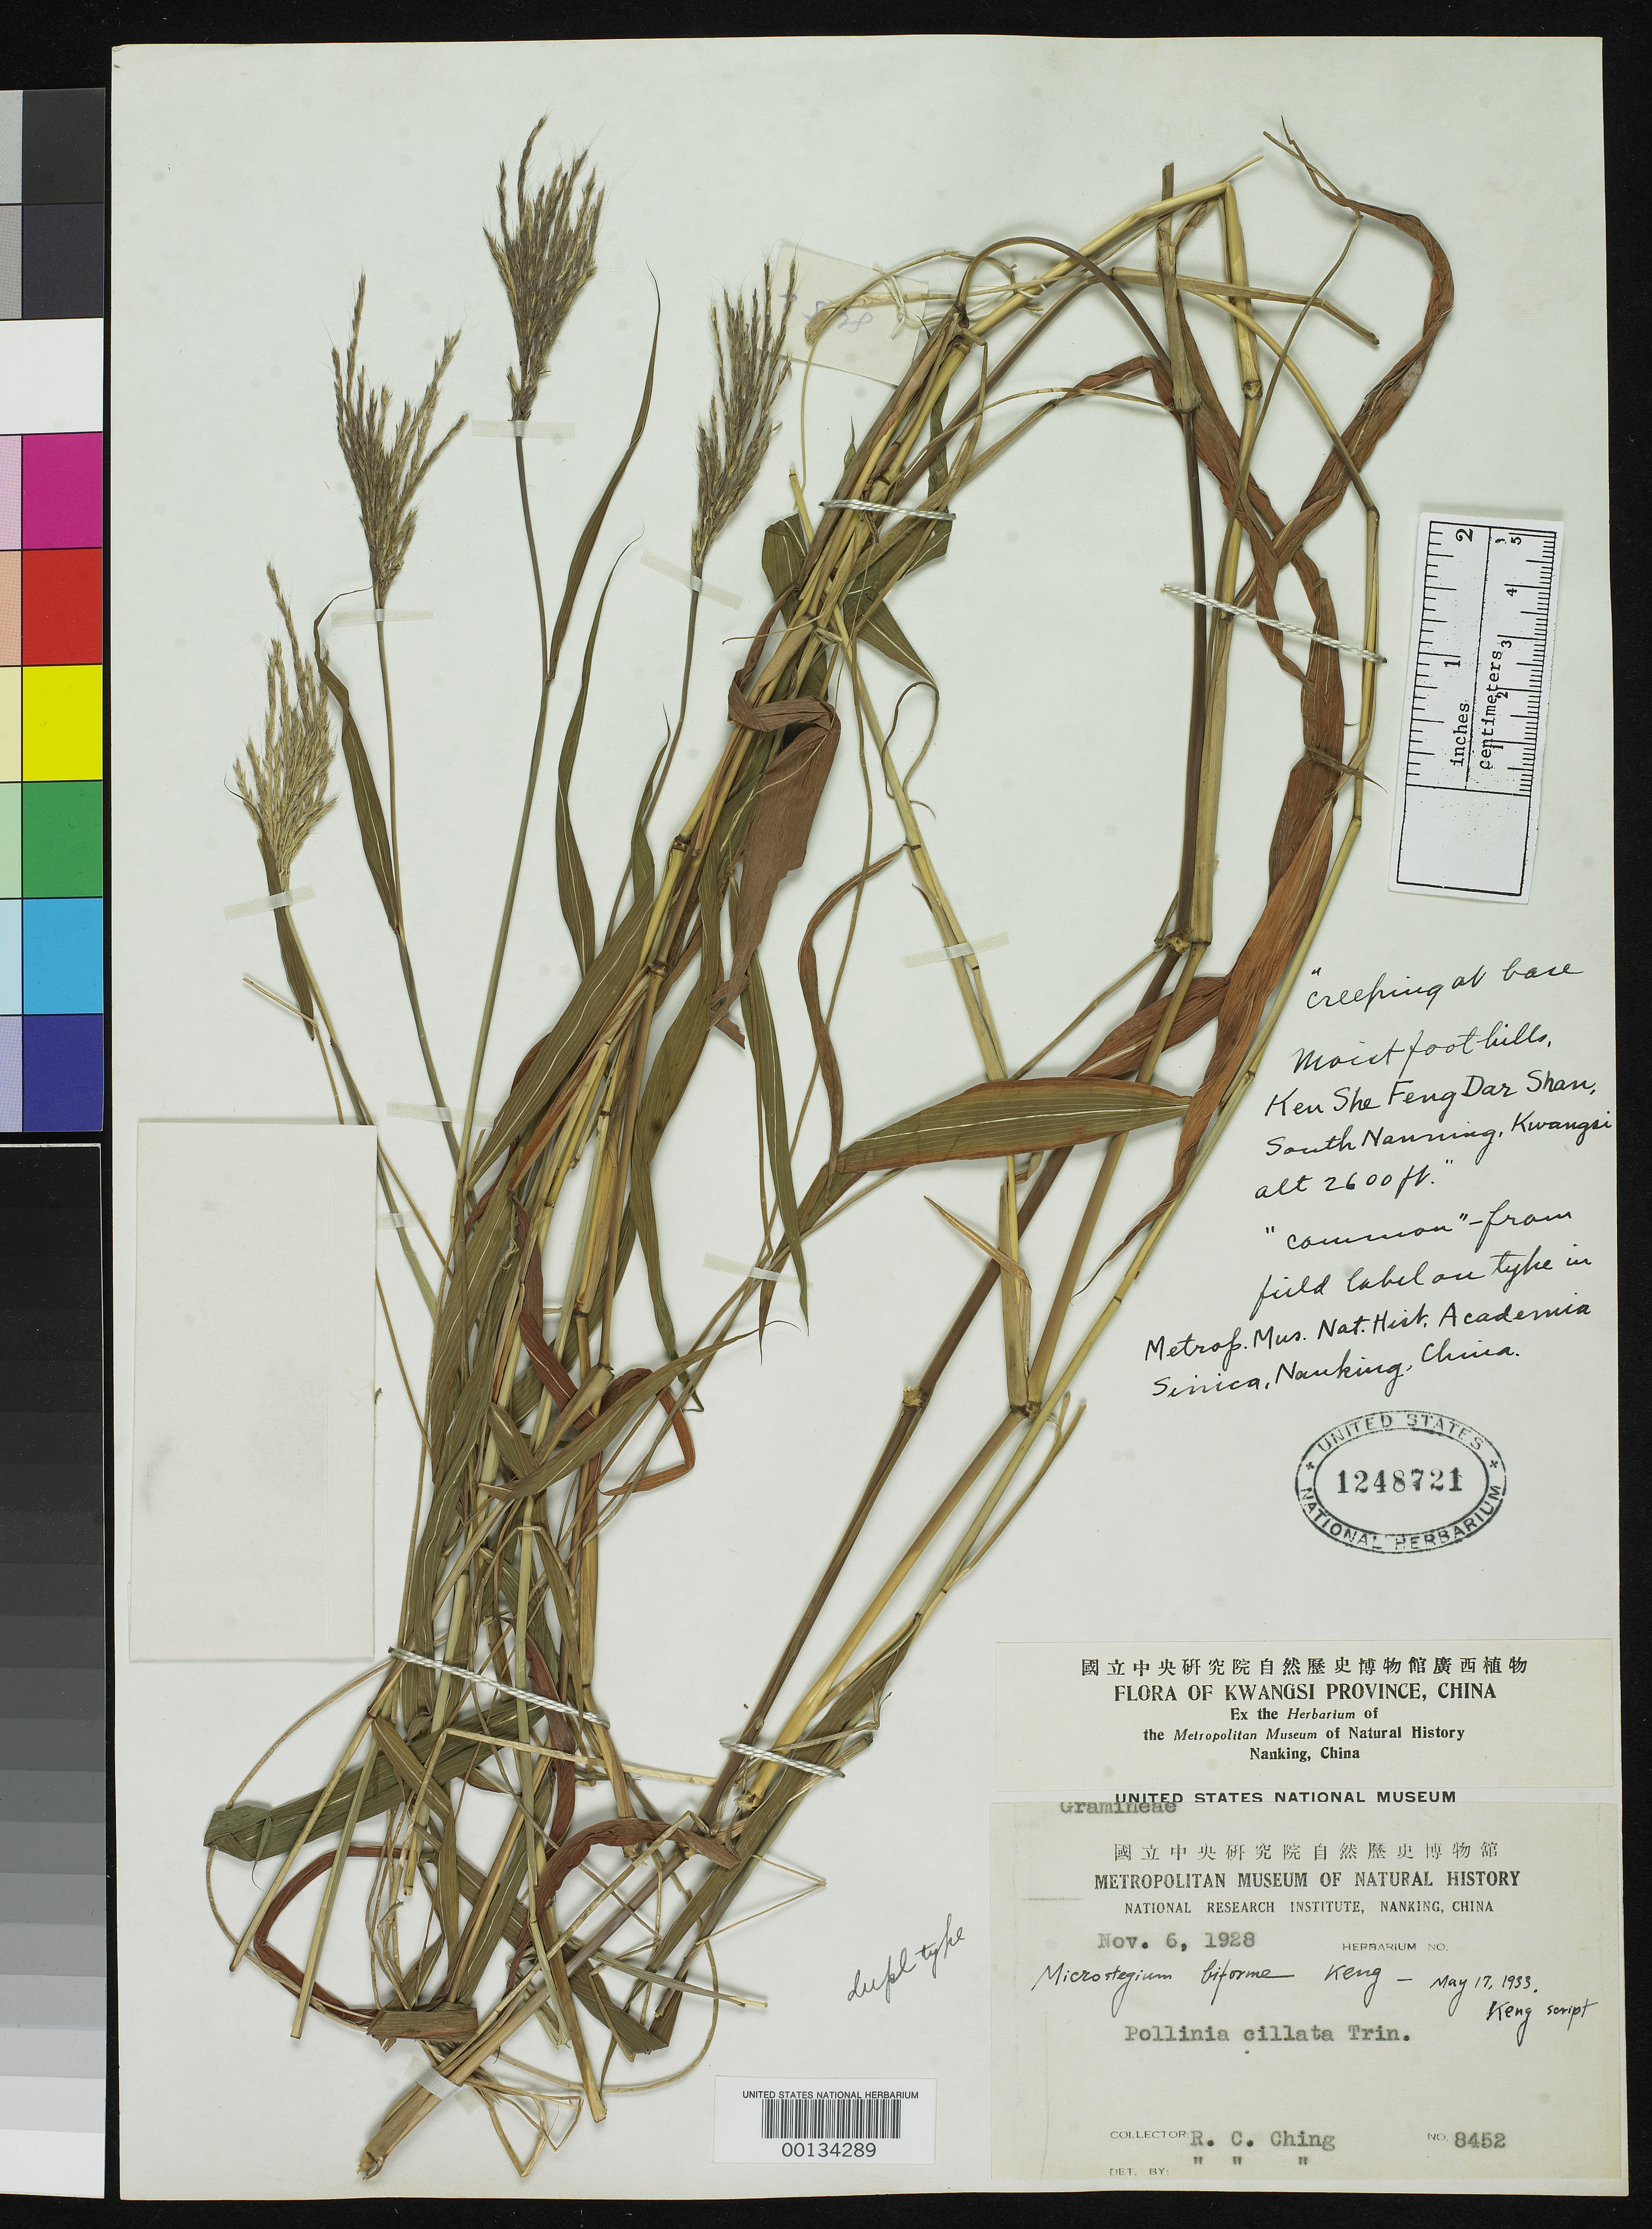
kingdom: Plantae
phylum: Tracheophyta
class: Liliopsida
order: Poales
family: Poaceae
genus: Microstegium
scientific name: Microstegium biforme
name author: Keng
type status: Isotype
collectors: R. C. Ching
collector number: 8452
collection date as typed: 06 Nov 1928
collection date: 1928-11-06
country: China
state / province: Guangxi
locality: Ken She, Feng Dar Shan, south Nanning.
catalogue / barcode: US 1248721